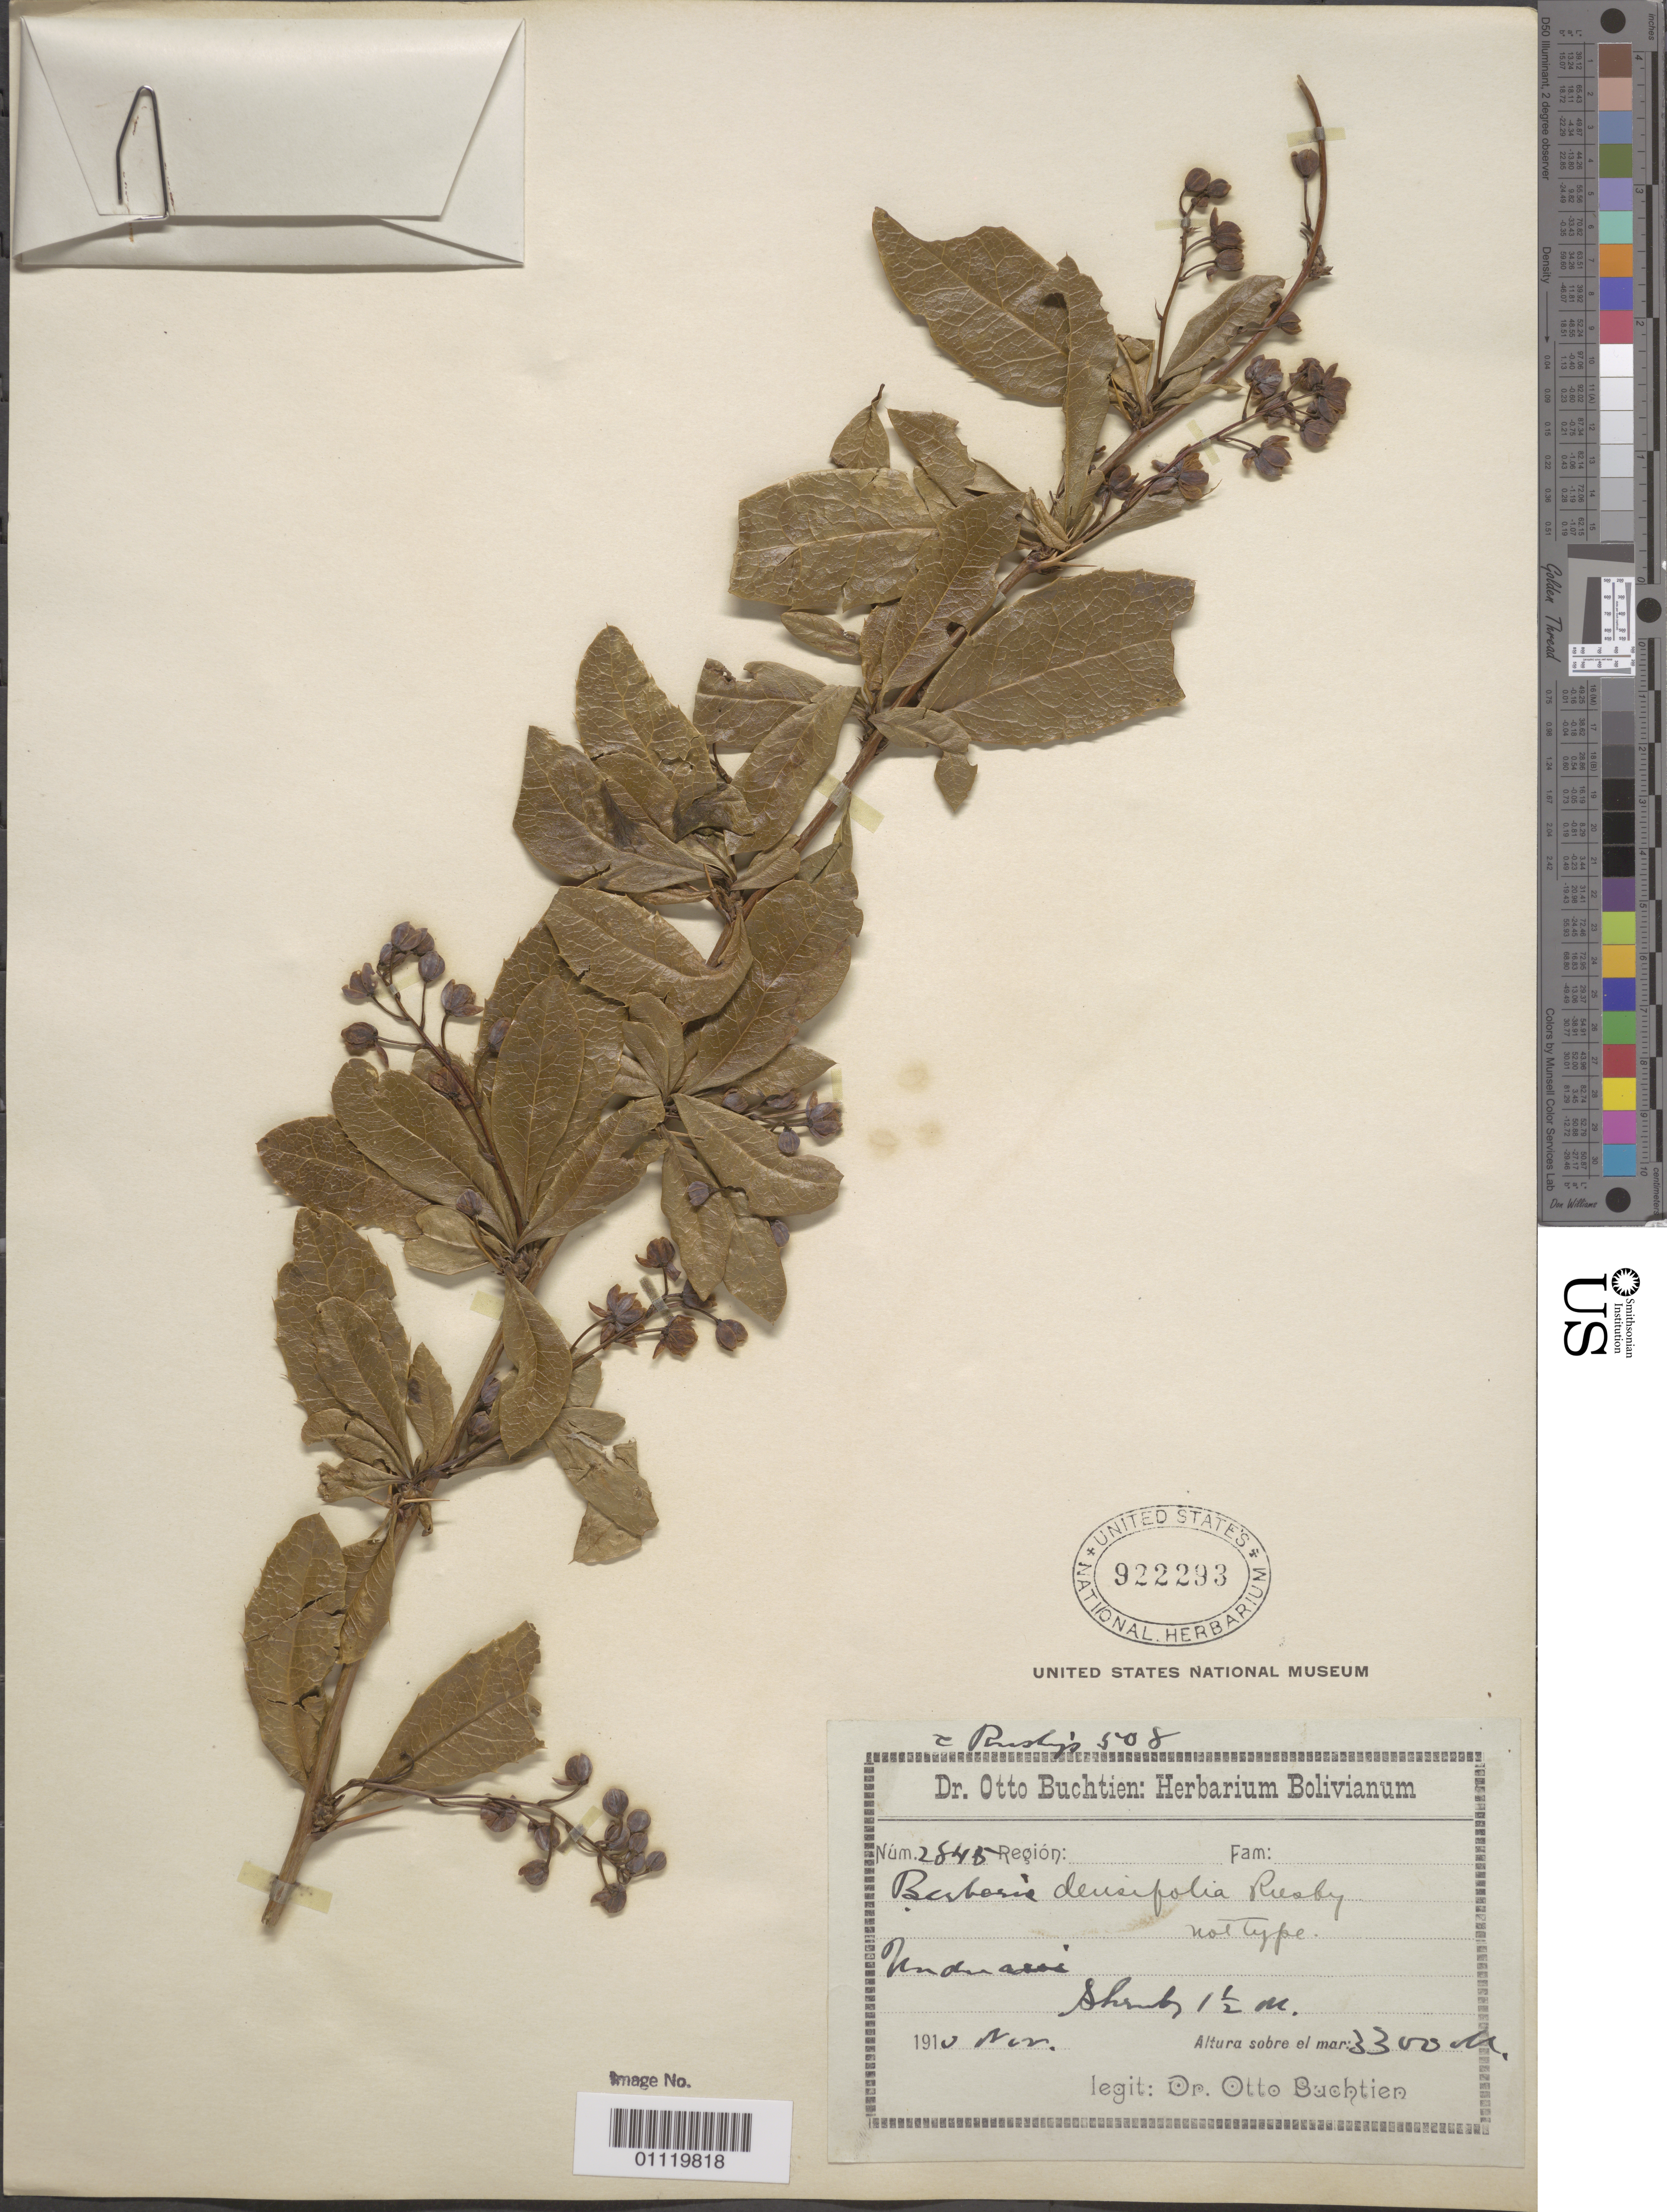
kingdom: Plantae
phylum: Tracheophyta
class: Magnoliopsida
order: Ranunculales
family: Berberidaceae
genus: Berberis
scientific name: Berberis densifolia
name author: Rusby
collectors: O. Buchtien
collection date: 1910-11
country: Bolivia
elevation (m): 3300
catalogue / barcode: US 922293